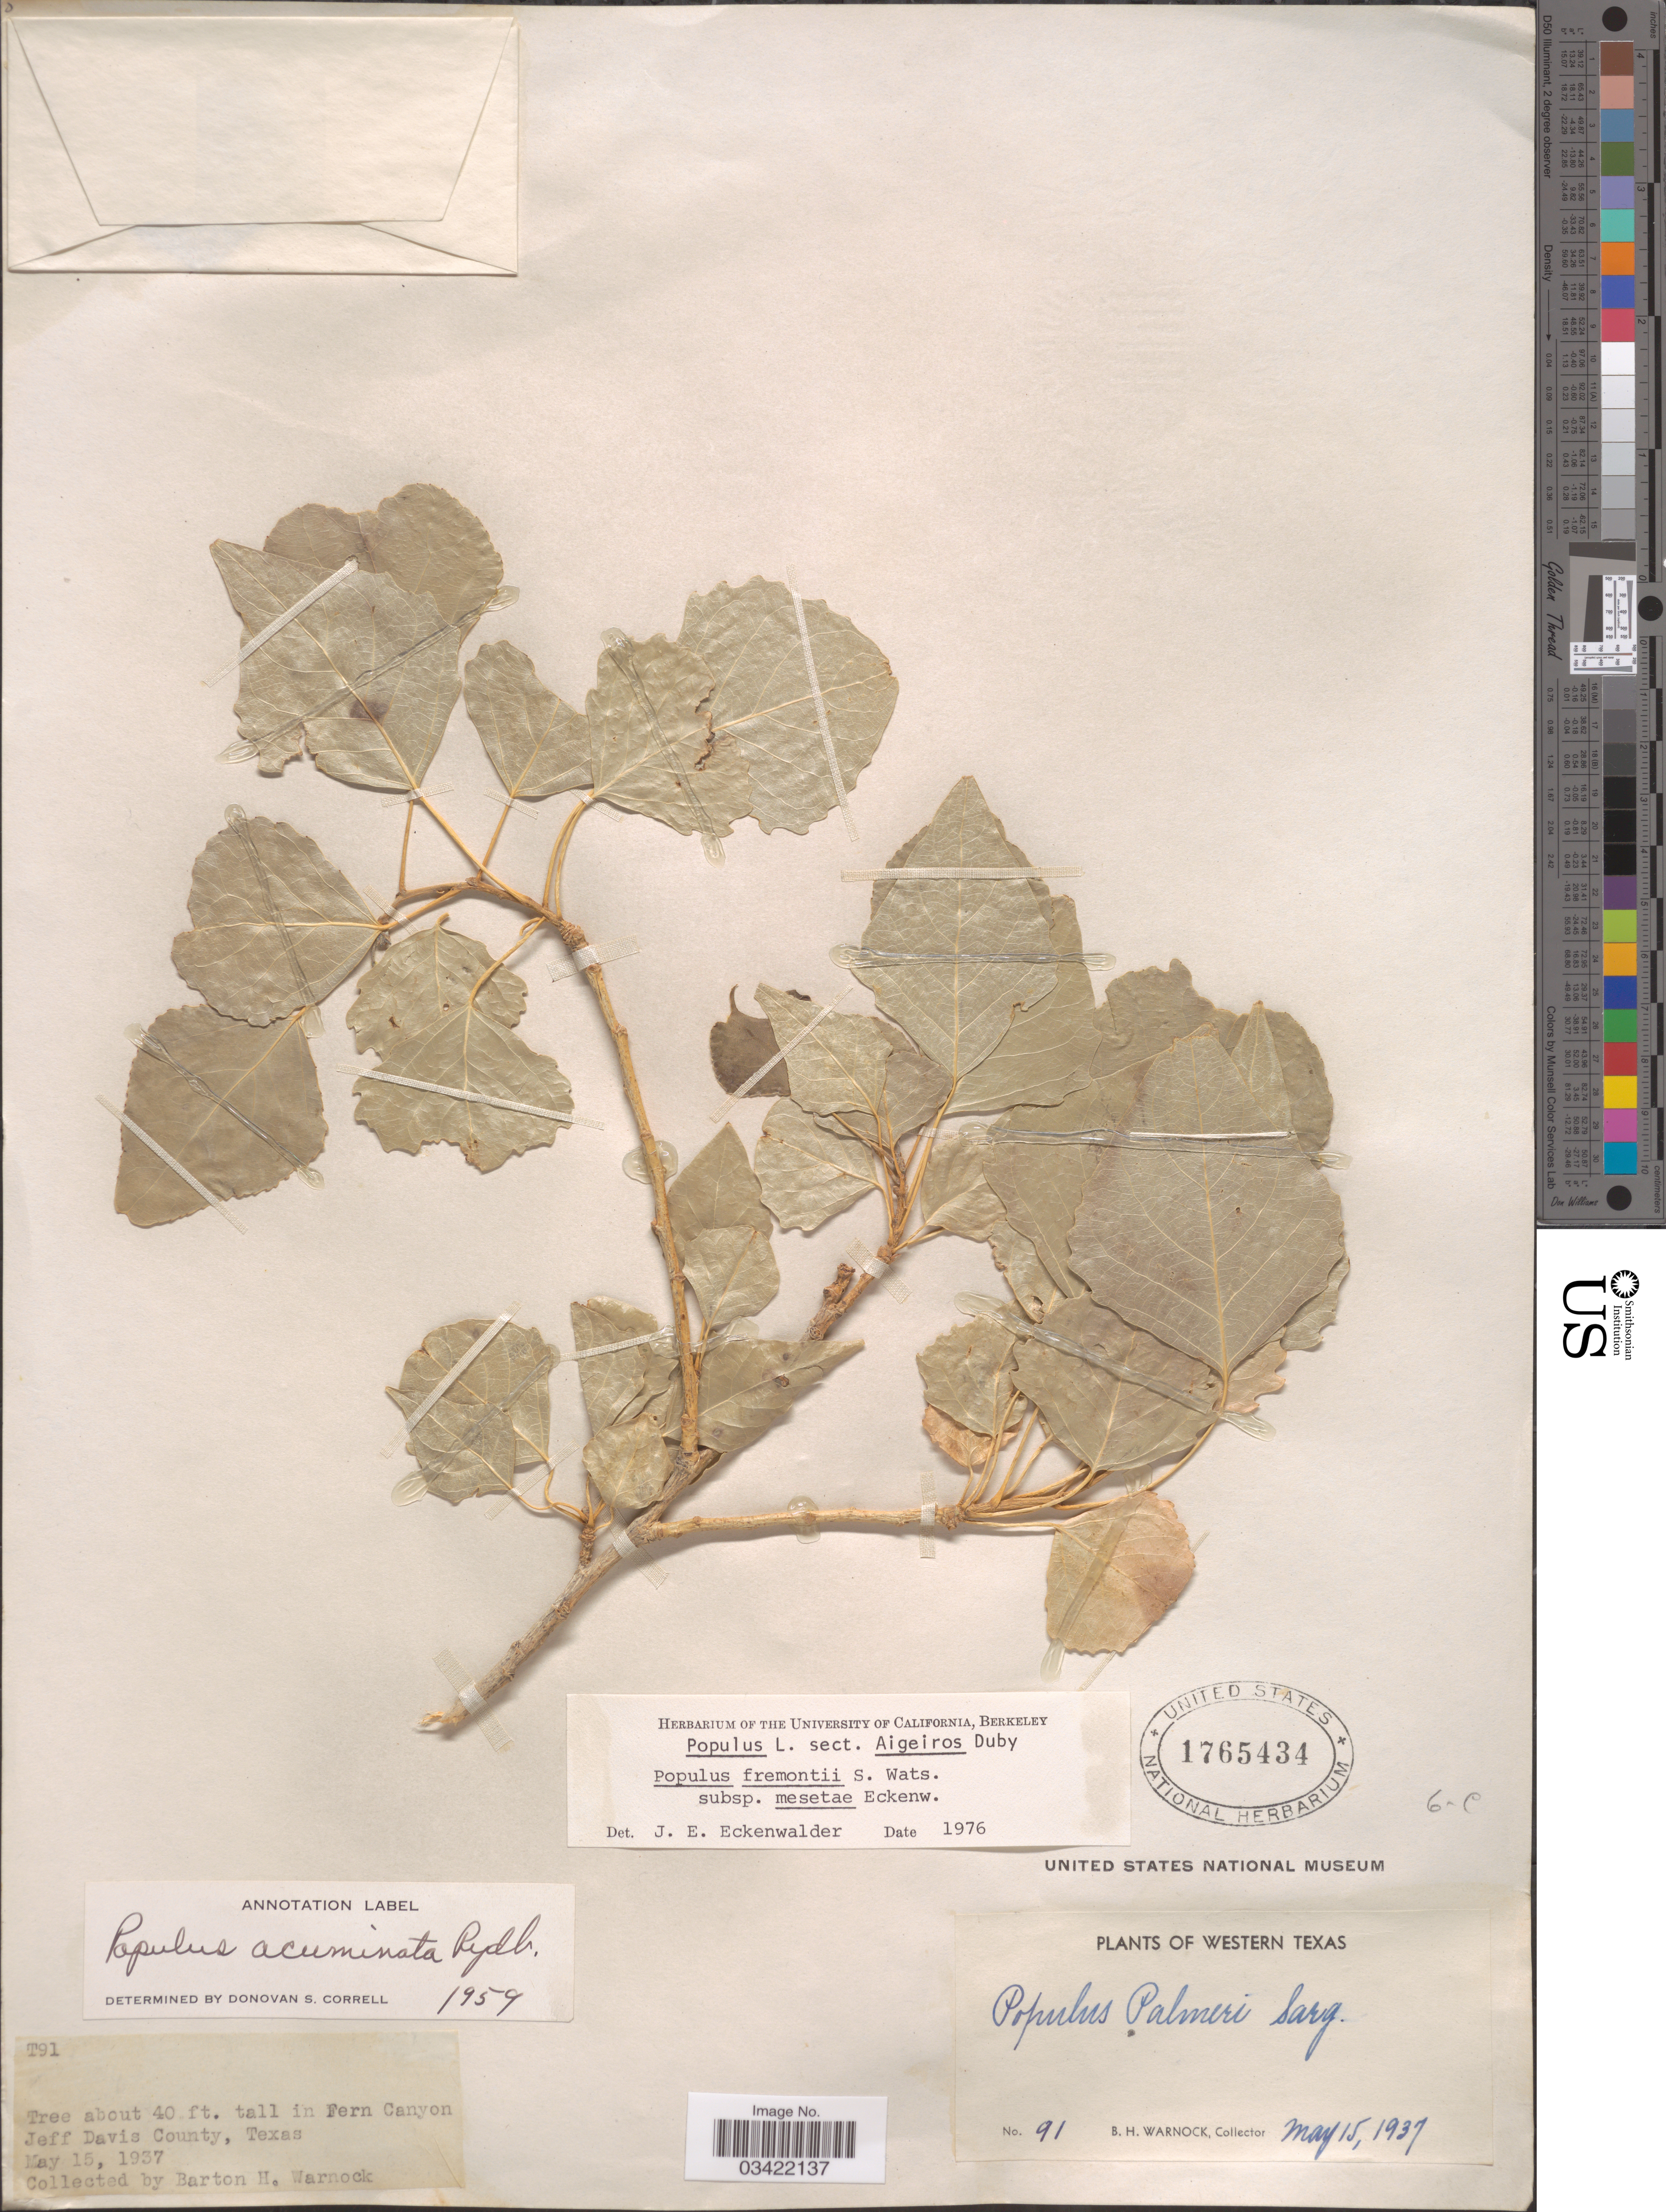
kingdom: Plantae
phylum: Tracheophyta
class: Magnoliopsida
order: Malpighiales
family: Salicaceae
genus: Populus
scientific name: Populus fremontii subsp. mesetae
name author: Eckenw.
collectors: B. H. Warnock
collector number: T91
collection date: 1937-05-15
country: United States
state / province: Texas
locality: In Fern Canyon. Jeff Davis County. Western Texas.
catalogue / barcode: US 1765434